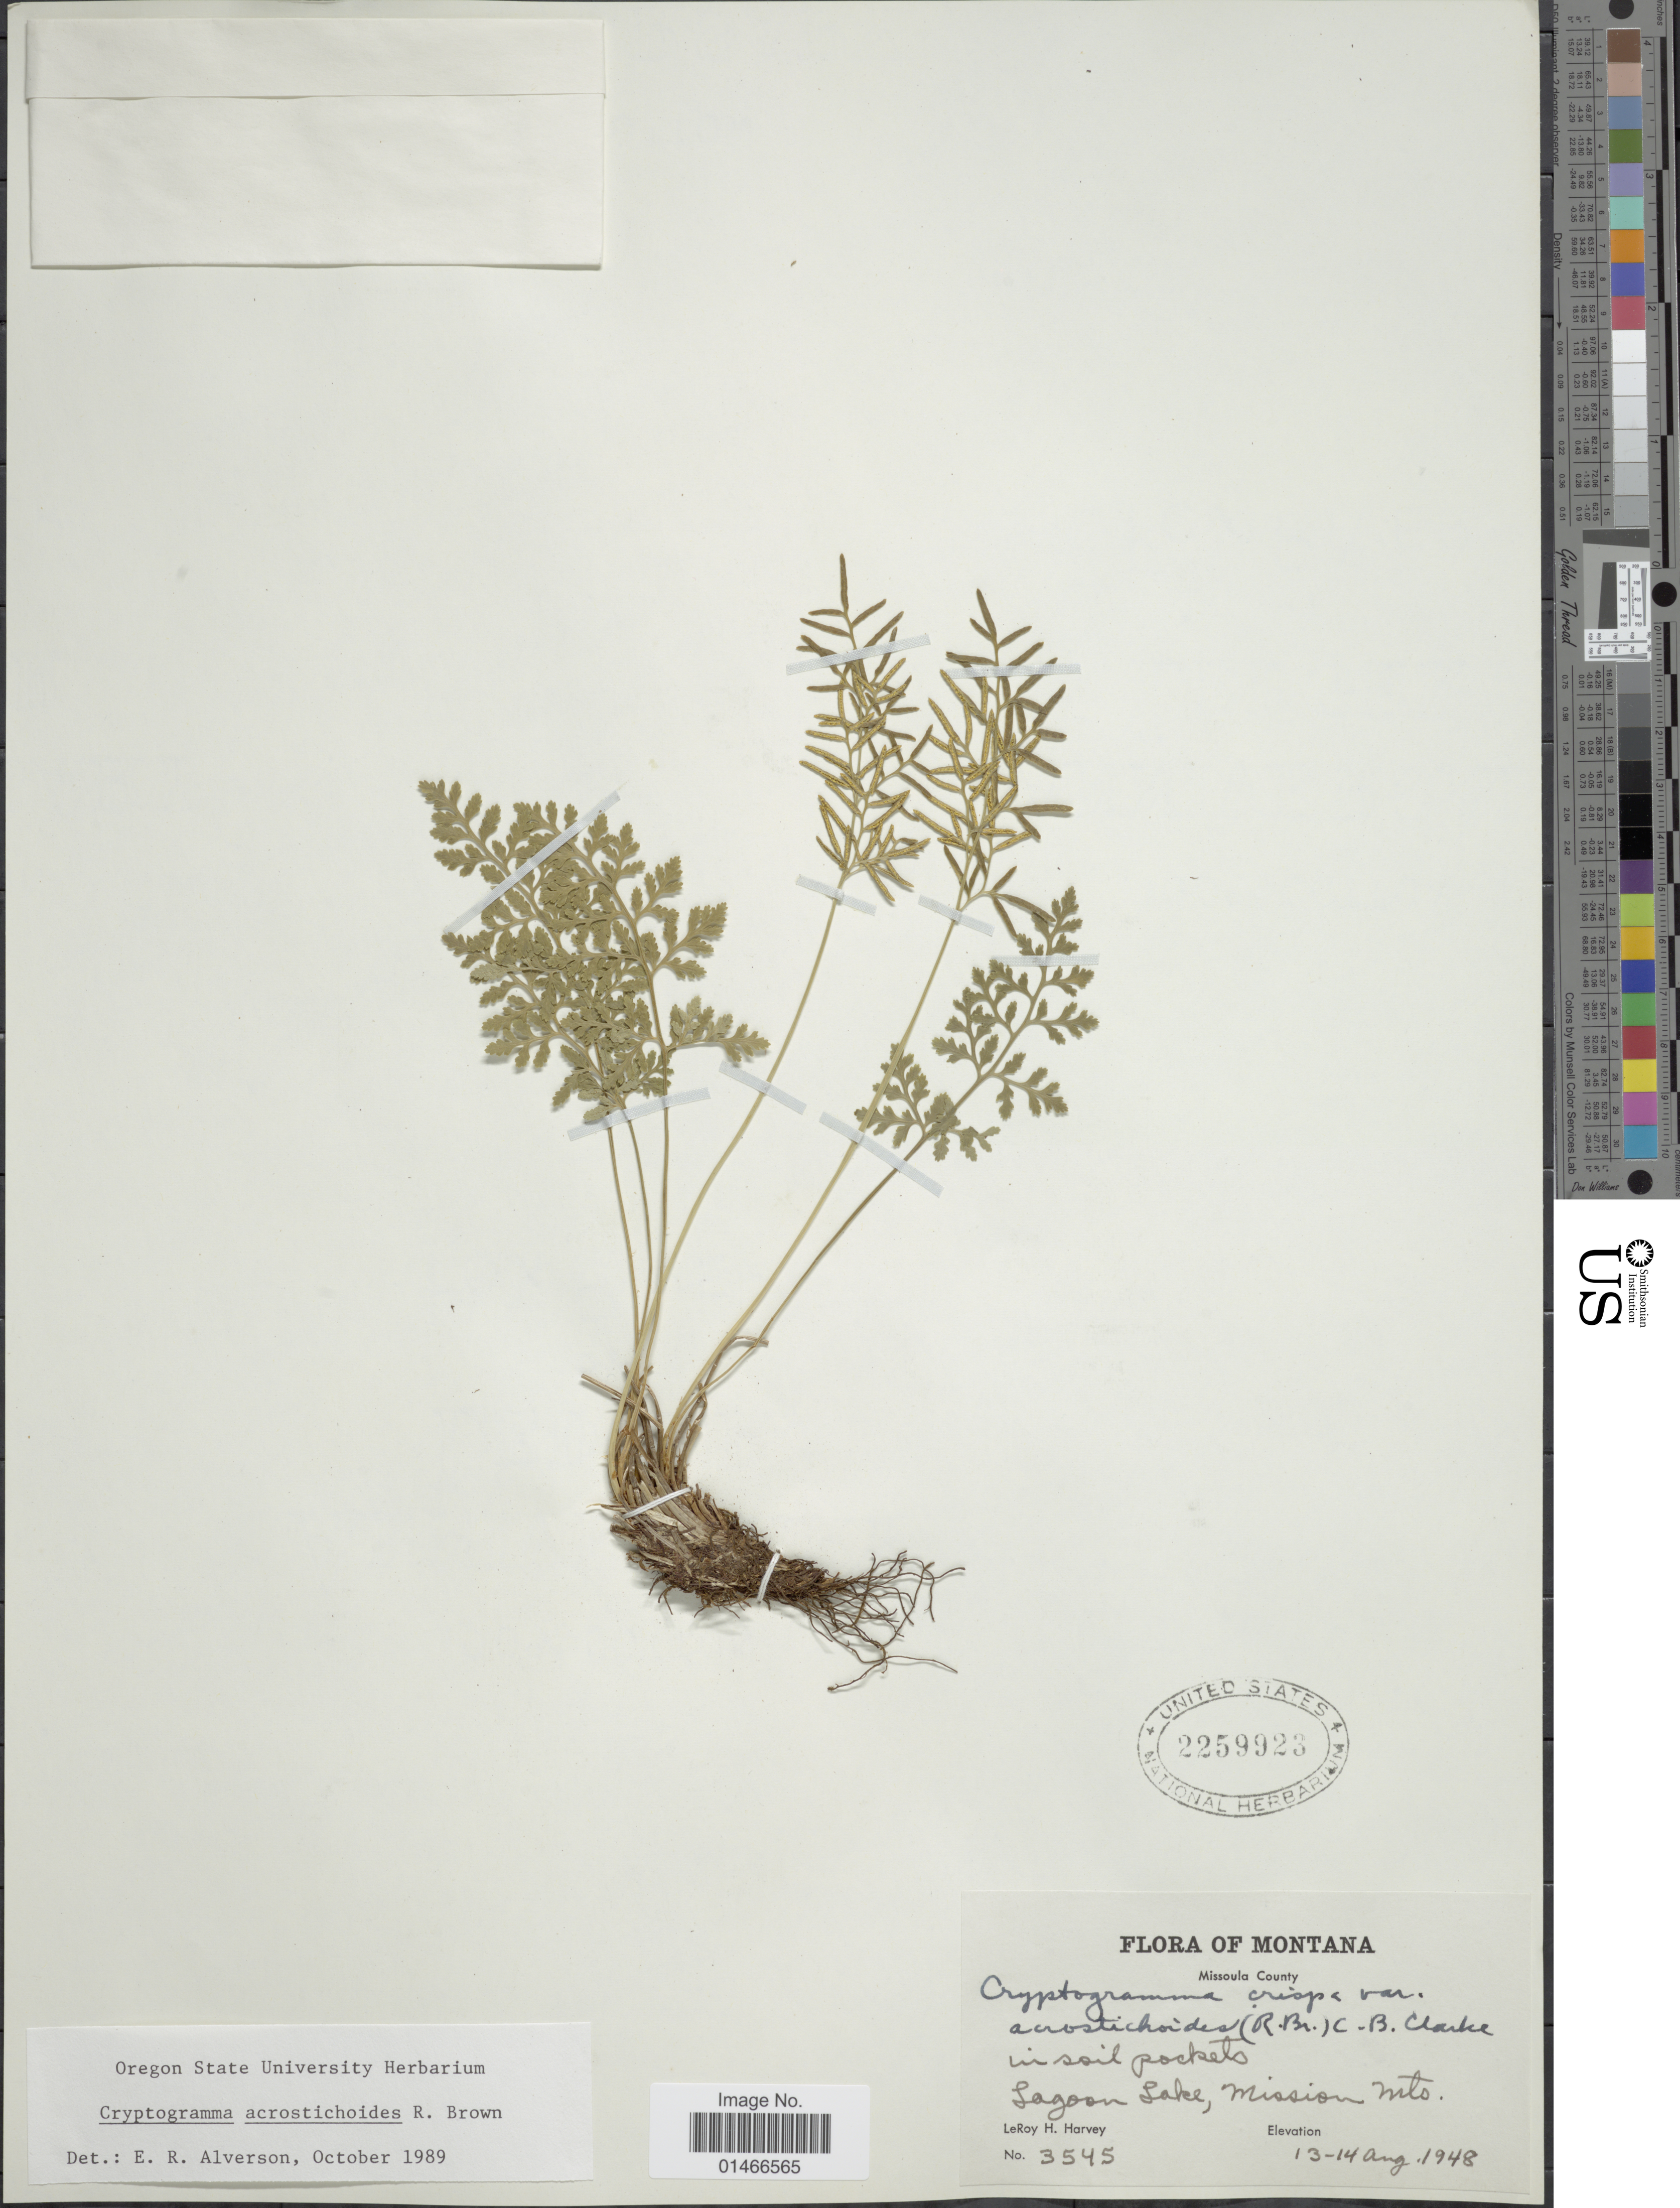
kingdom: Plantae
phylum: Tracheophyta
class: Polypodiopsida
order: Polypodiales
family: Pteridaceae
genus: Cryptogramma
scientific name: Cryptogramma acrostichoides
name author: R. Br.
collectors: L. H. Harvey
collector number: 3545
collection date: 1948-08-13/1948-08-14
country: United States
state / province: Montana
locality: Missoula County. Lagoon Lake, Mission Mts.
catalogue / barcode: US 2259923